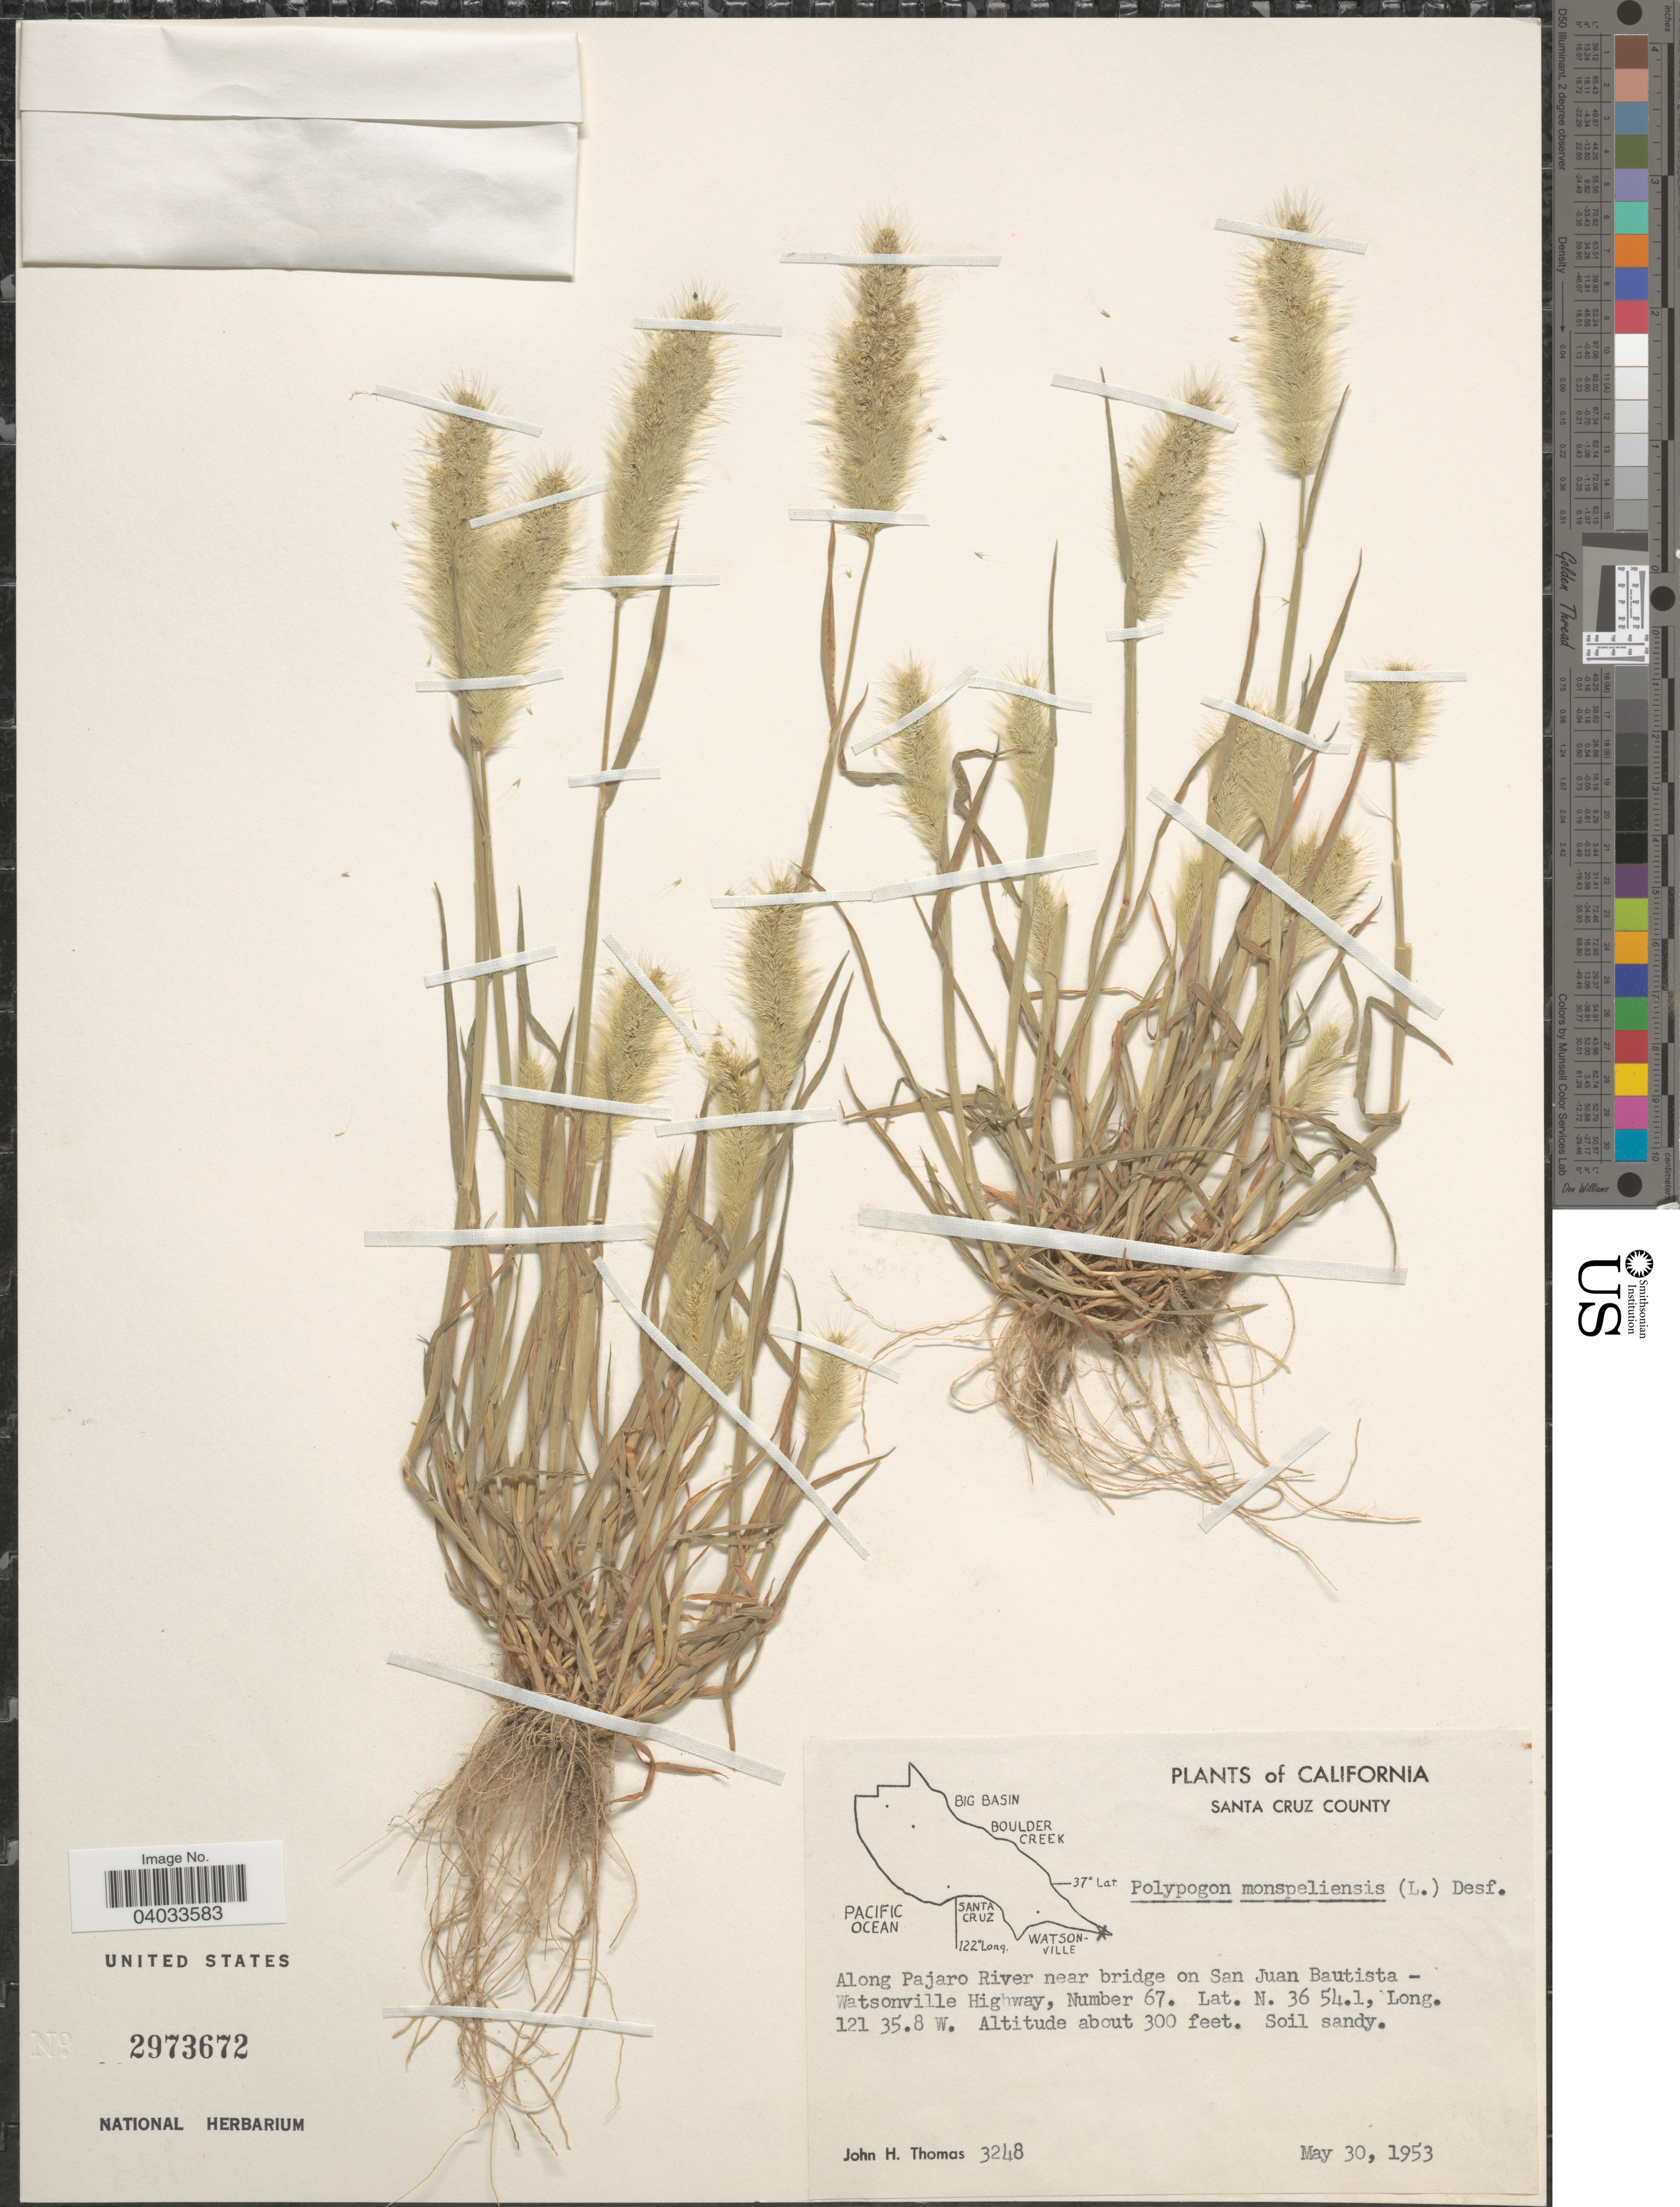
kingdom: Plantae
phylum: Tracheophyta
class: Liliopsida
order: Poales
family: Poaceae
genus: Polypogon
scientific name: Polypogon monspeliensis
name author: (L.) Desf.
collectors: J. H. Thomas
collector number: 3248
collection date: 1953-05-30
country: United States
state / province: California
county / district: Santa Cruz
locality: Santa Cruz County. Along Pajaro River near bridge on San Juan Bautista - Watsonville Highway, Number 67.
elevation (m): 91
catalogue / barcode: US 2973672